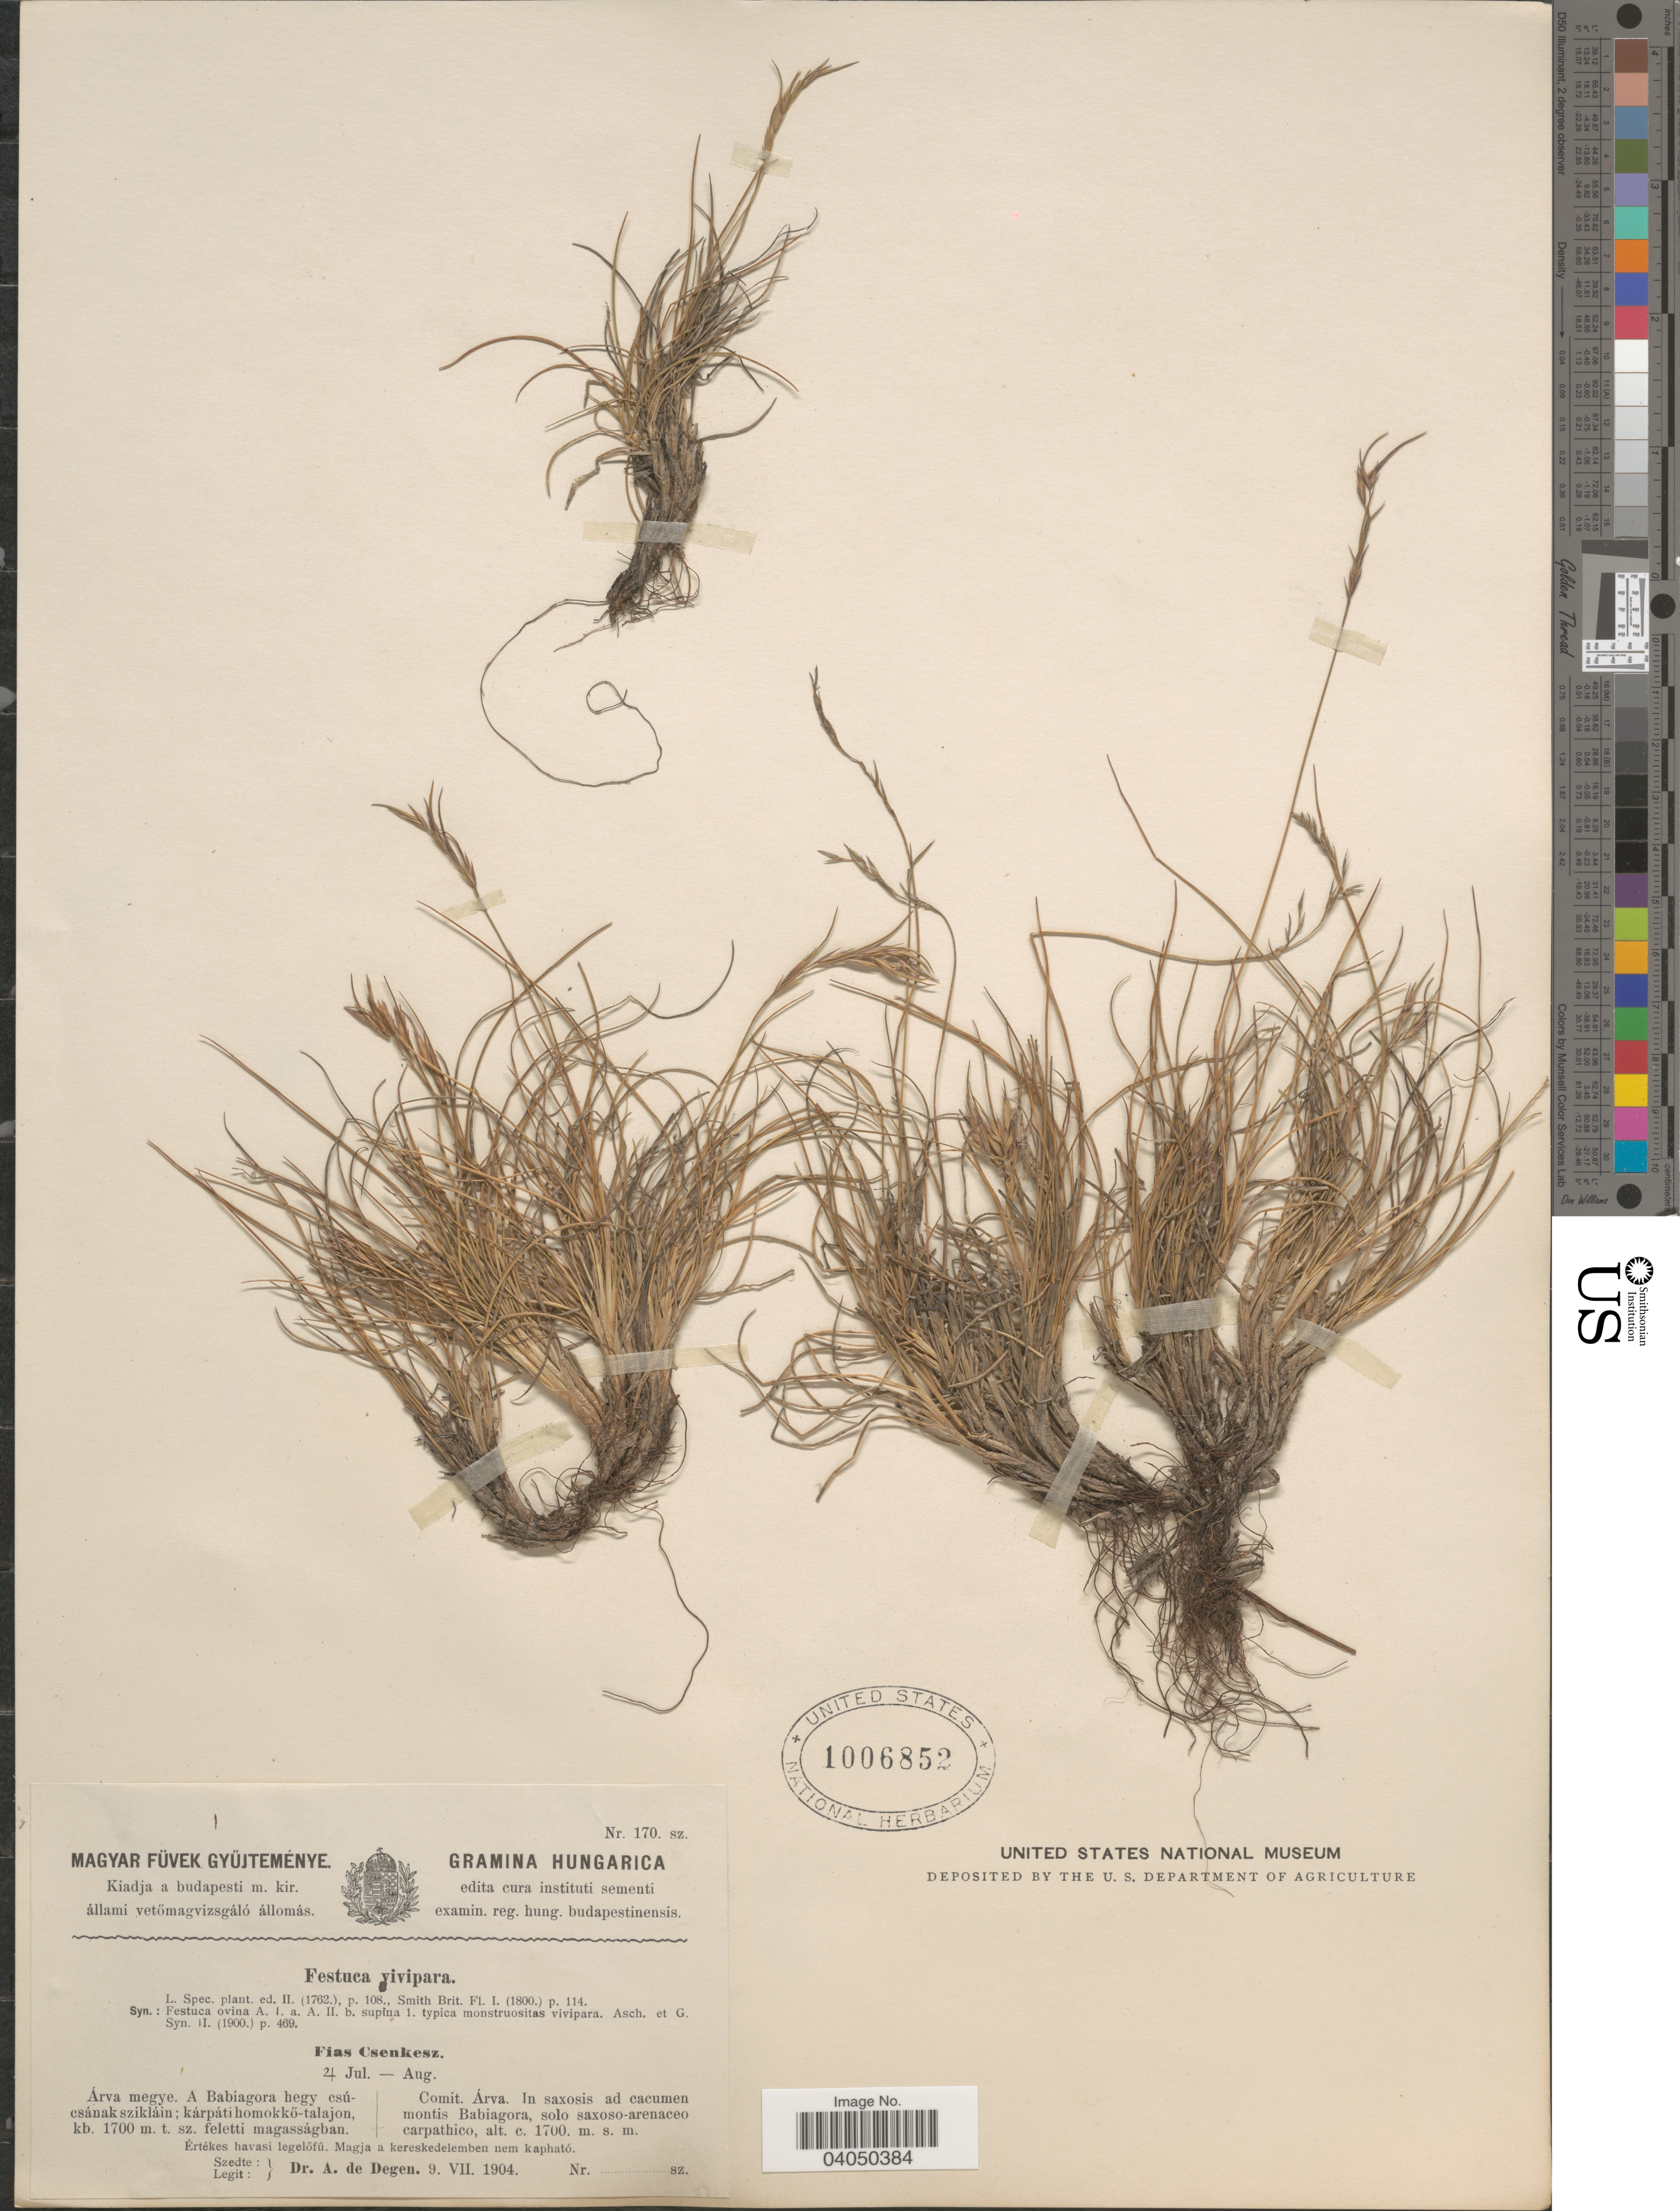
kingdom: Plantae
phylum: Tracheophyta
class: Liliopsida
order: Poales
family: Poaceae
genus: Festuca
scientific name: Festuca vivipara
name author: (L.) Sm.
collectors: A. Degen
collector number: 170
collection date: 1904-07-09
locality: Comit. Árva. In saxosis ad cacumen montis Babiagora, solo saxoso-arenaceo carpathico.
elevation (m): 1700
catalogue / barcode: US 1006852